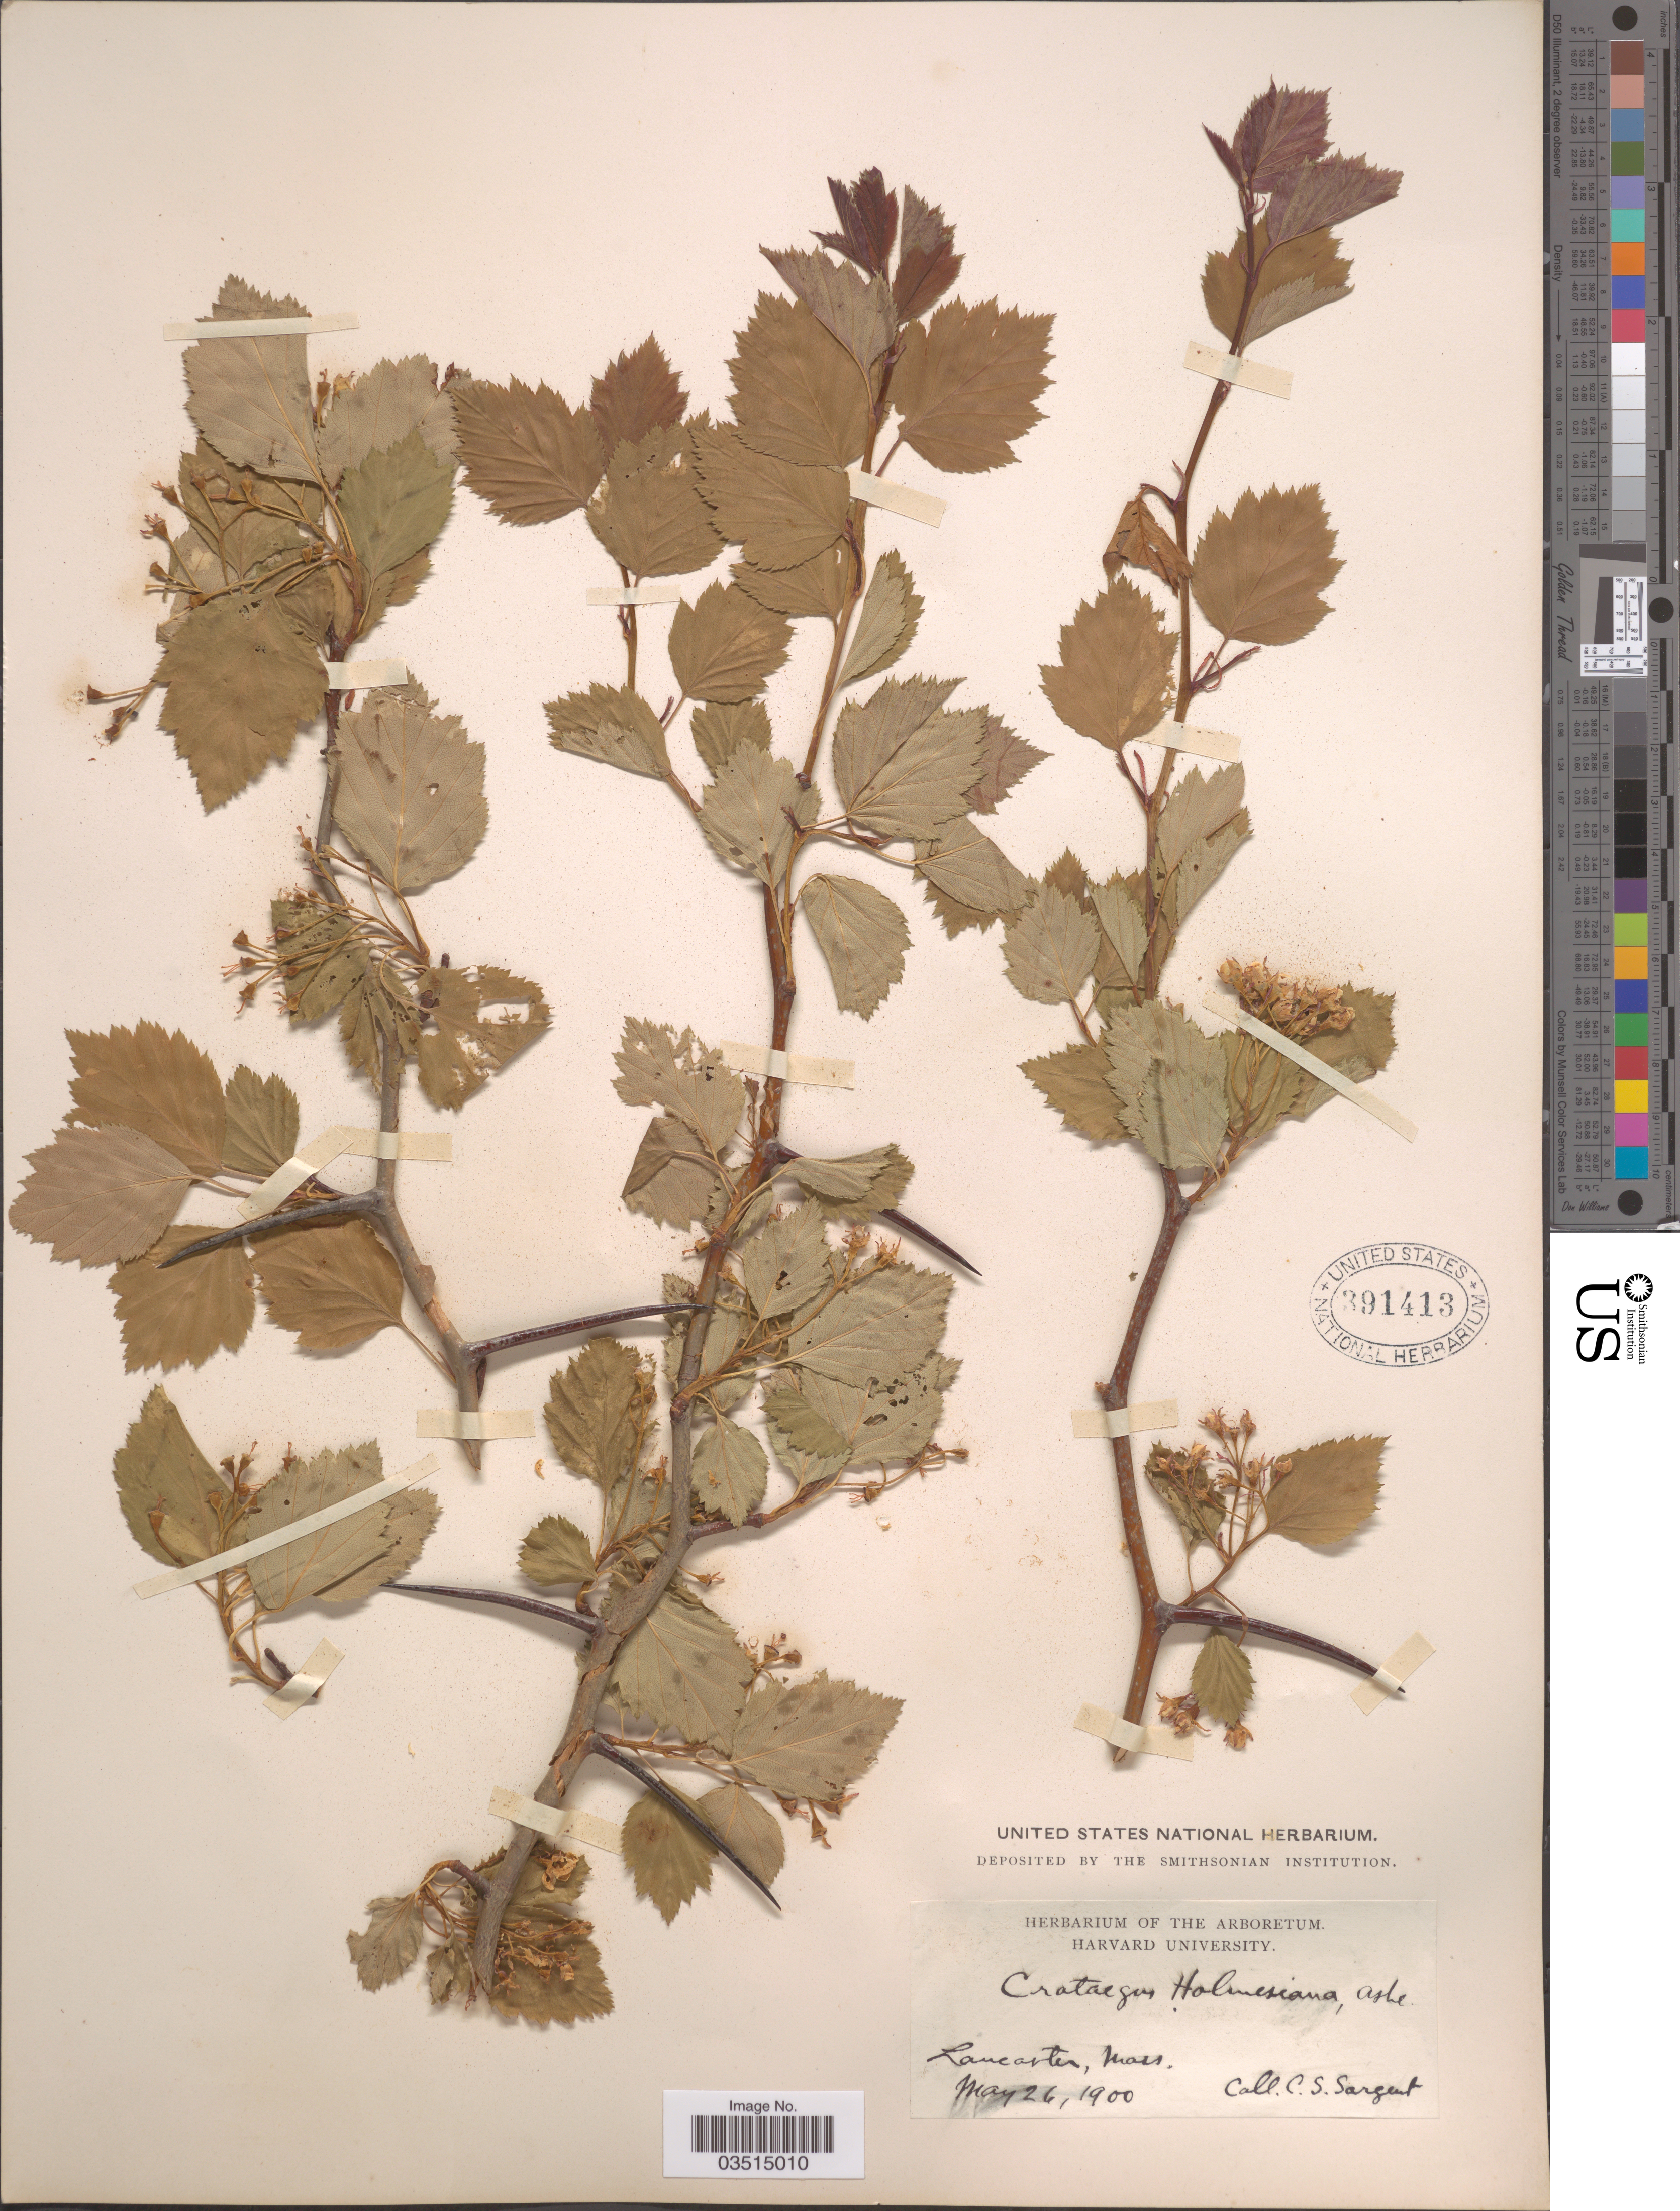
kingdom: Plantae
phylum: Tracheophyta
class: Magnoliopsida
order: Rosales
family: Rosaceae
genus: Crataegus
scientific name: Crataegus holmesiana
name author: Ashe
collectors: C. S. Sargent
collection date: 1900-05-26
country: United States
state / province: Massachusetts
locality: Lancaster.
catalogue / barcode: US 391413